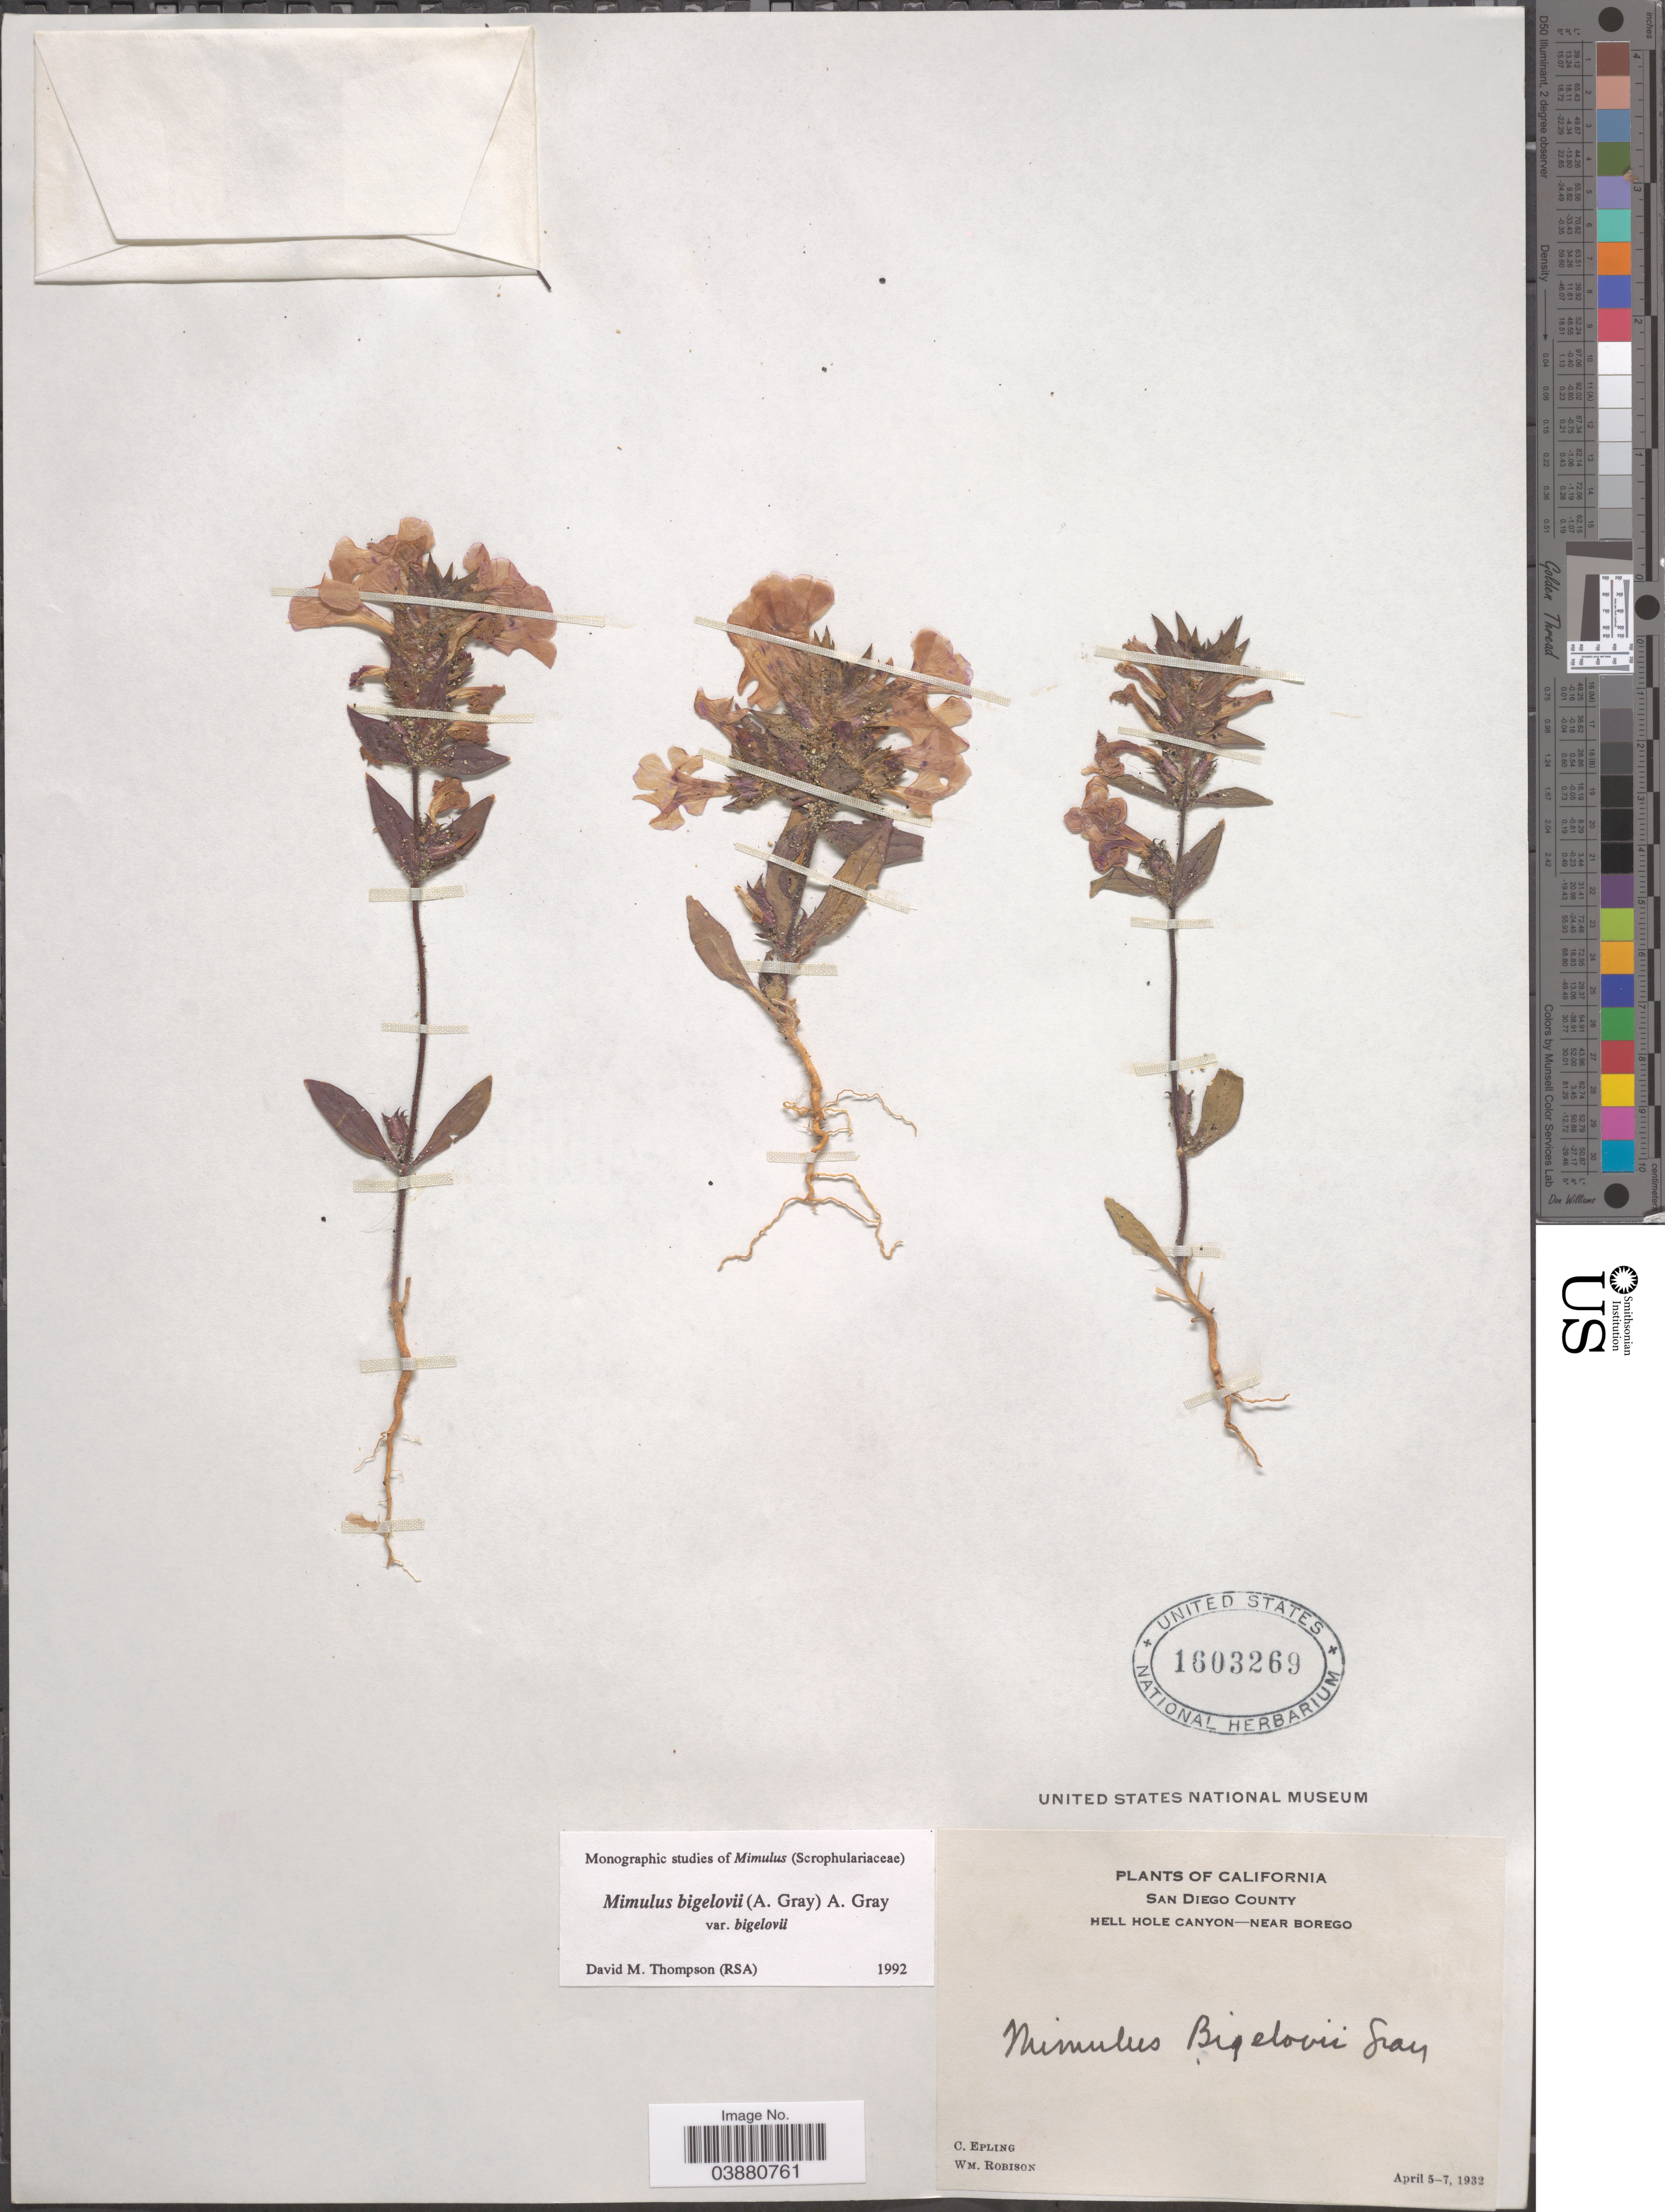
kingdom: Plantae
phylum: Tracheophyta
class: Magnoliopsida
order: Lamiales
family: Phrymaceae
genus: Mimulus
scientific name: Mimulus bigelovii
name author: (A. Gray) G.L. Nesom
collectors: C. C. Epling & W. Robinson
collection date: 1932-04-05/1932-04-07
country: United States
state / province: California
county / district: San Diego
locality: San Diego County. Hell Hole Canyon- Near Borego.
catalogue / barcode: US 1603269